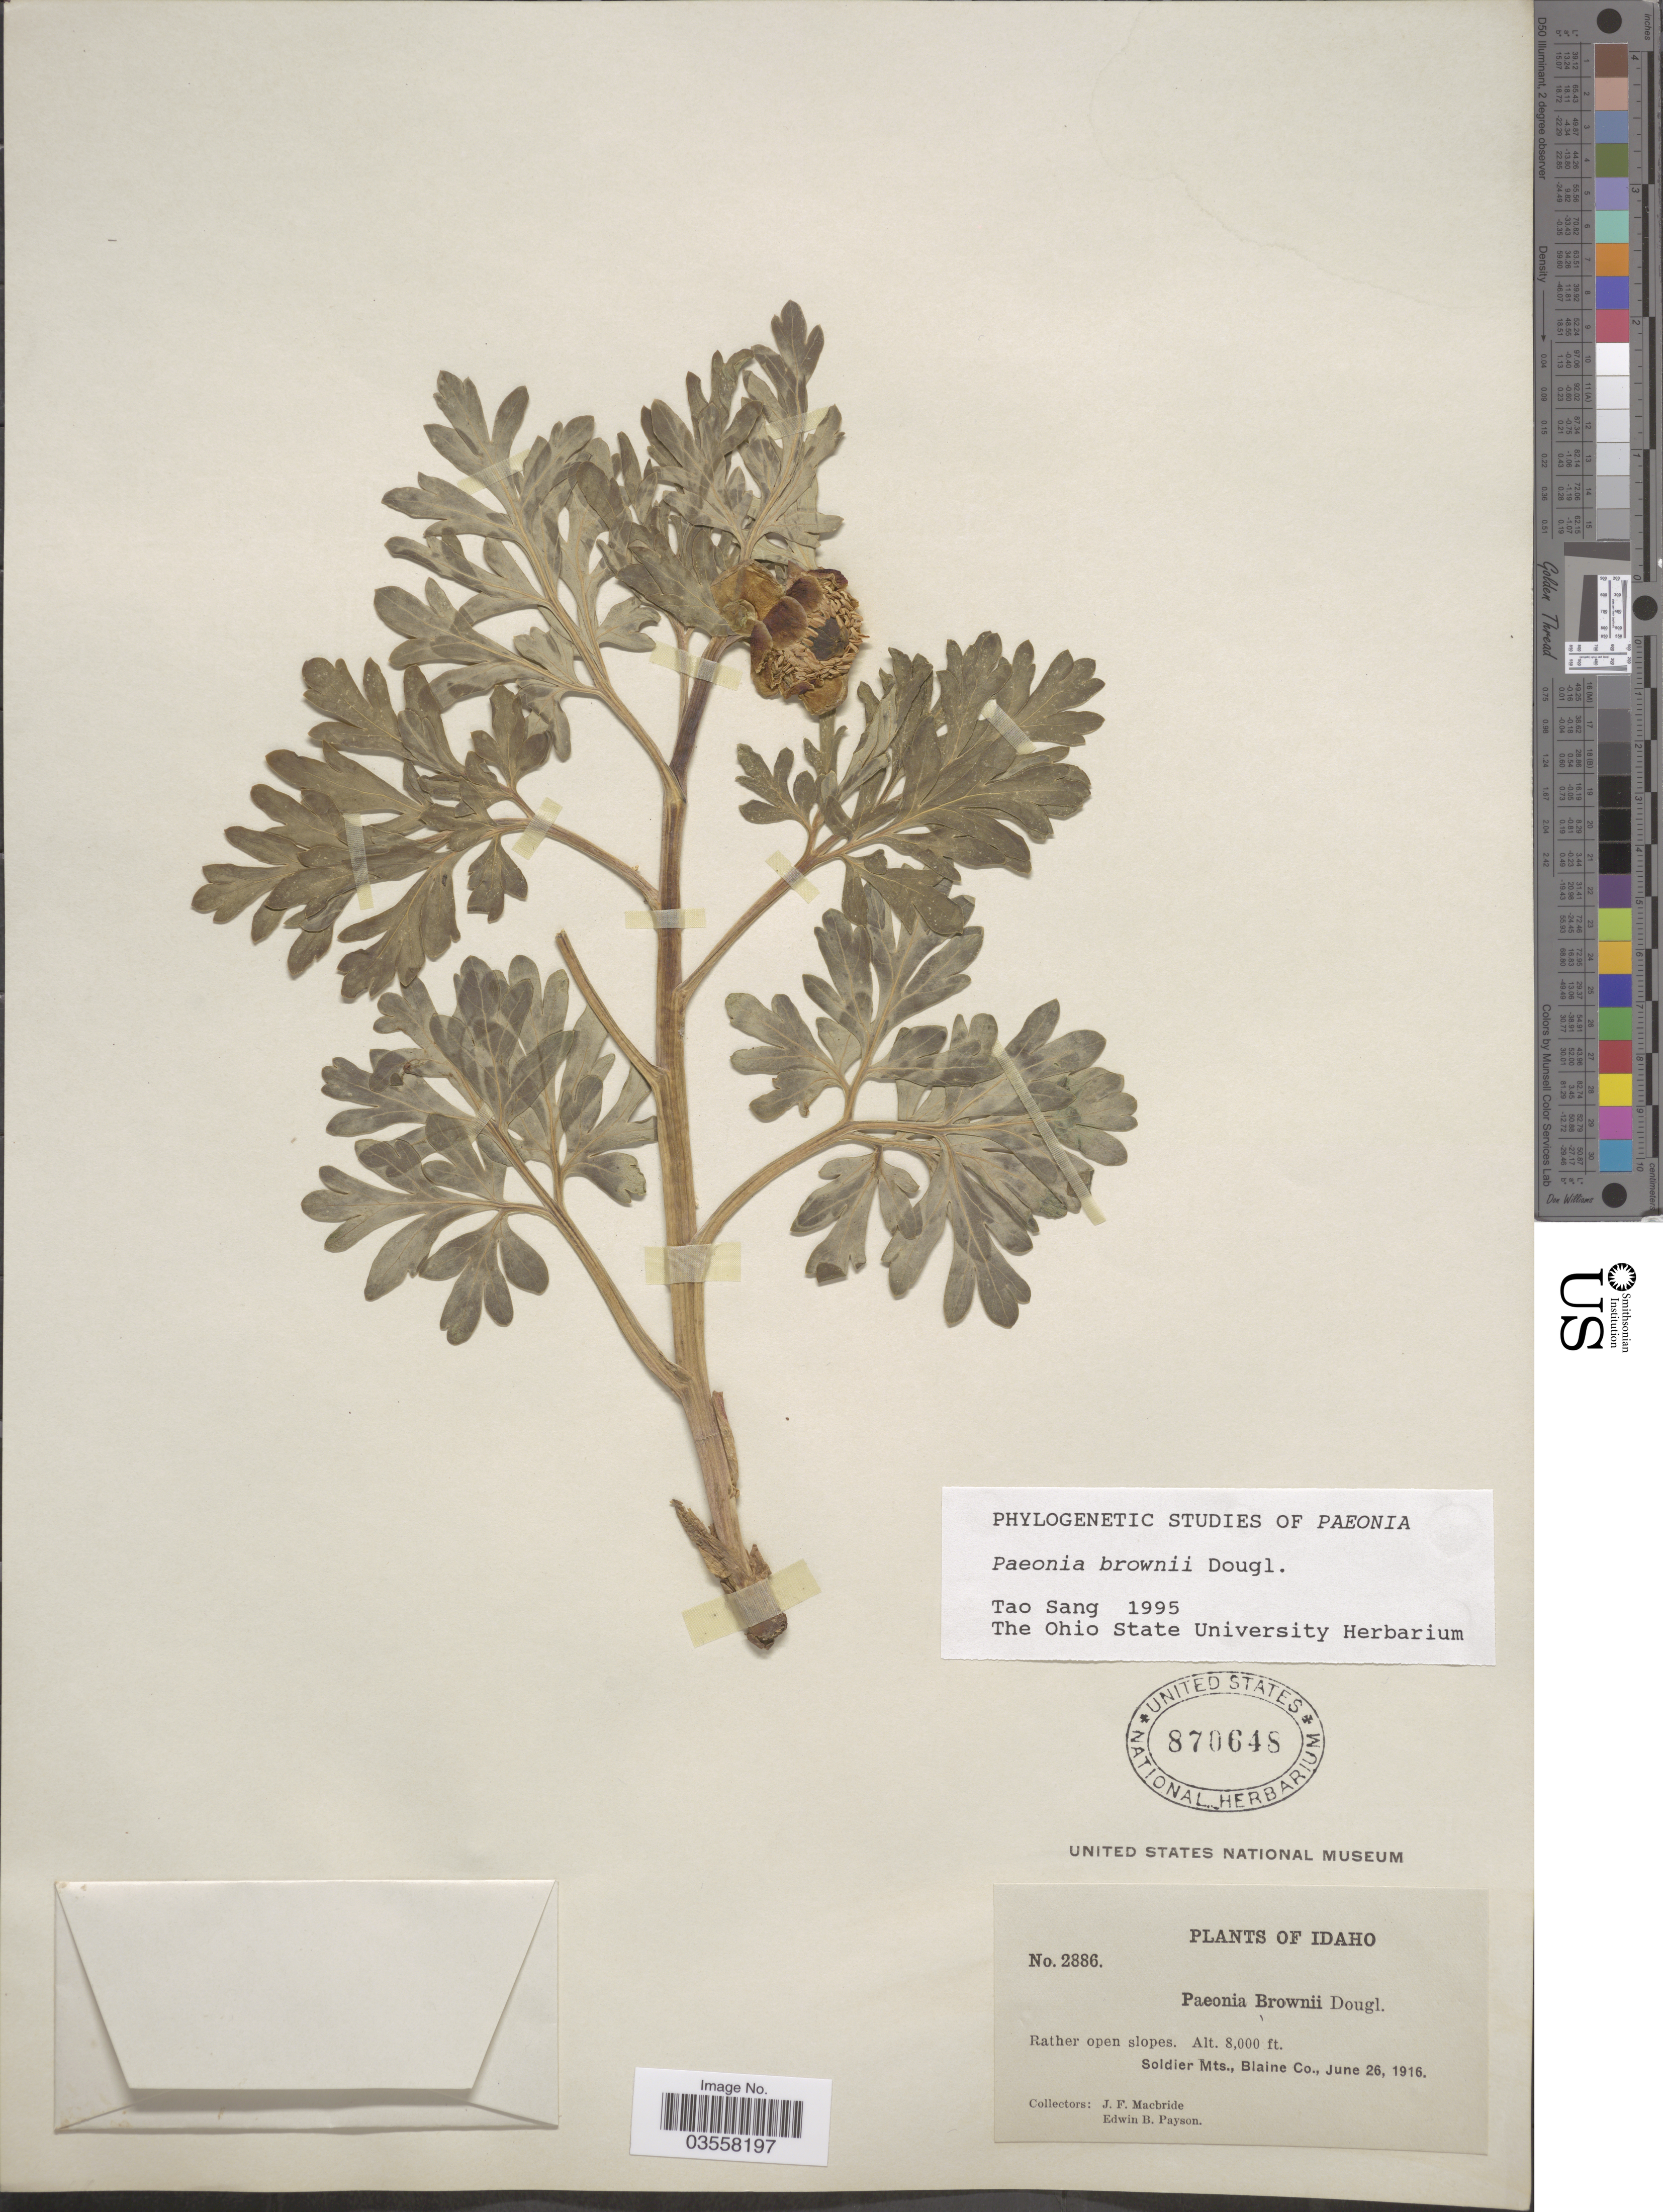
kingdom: Plantae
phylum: Tracheophyta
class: Magnoliopsida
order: Saxifragales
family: Paeoniaceae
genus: Paeonia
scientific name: Paeonia brownii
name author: Douglas ex Hook.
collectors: J. F. Macbride & E. B. Payson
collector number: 2886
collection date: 1916-06-26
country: United States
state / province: Idaho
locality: Soldier Mts., Blaine Co.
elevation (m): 2438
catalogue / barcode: US 870648